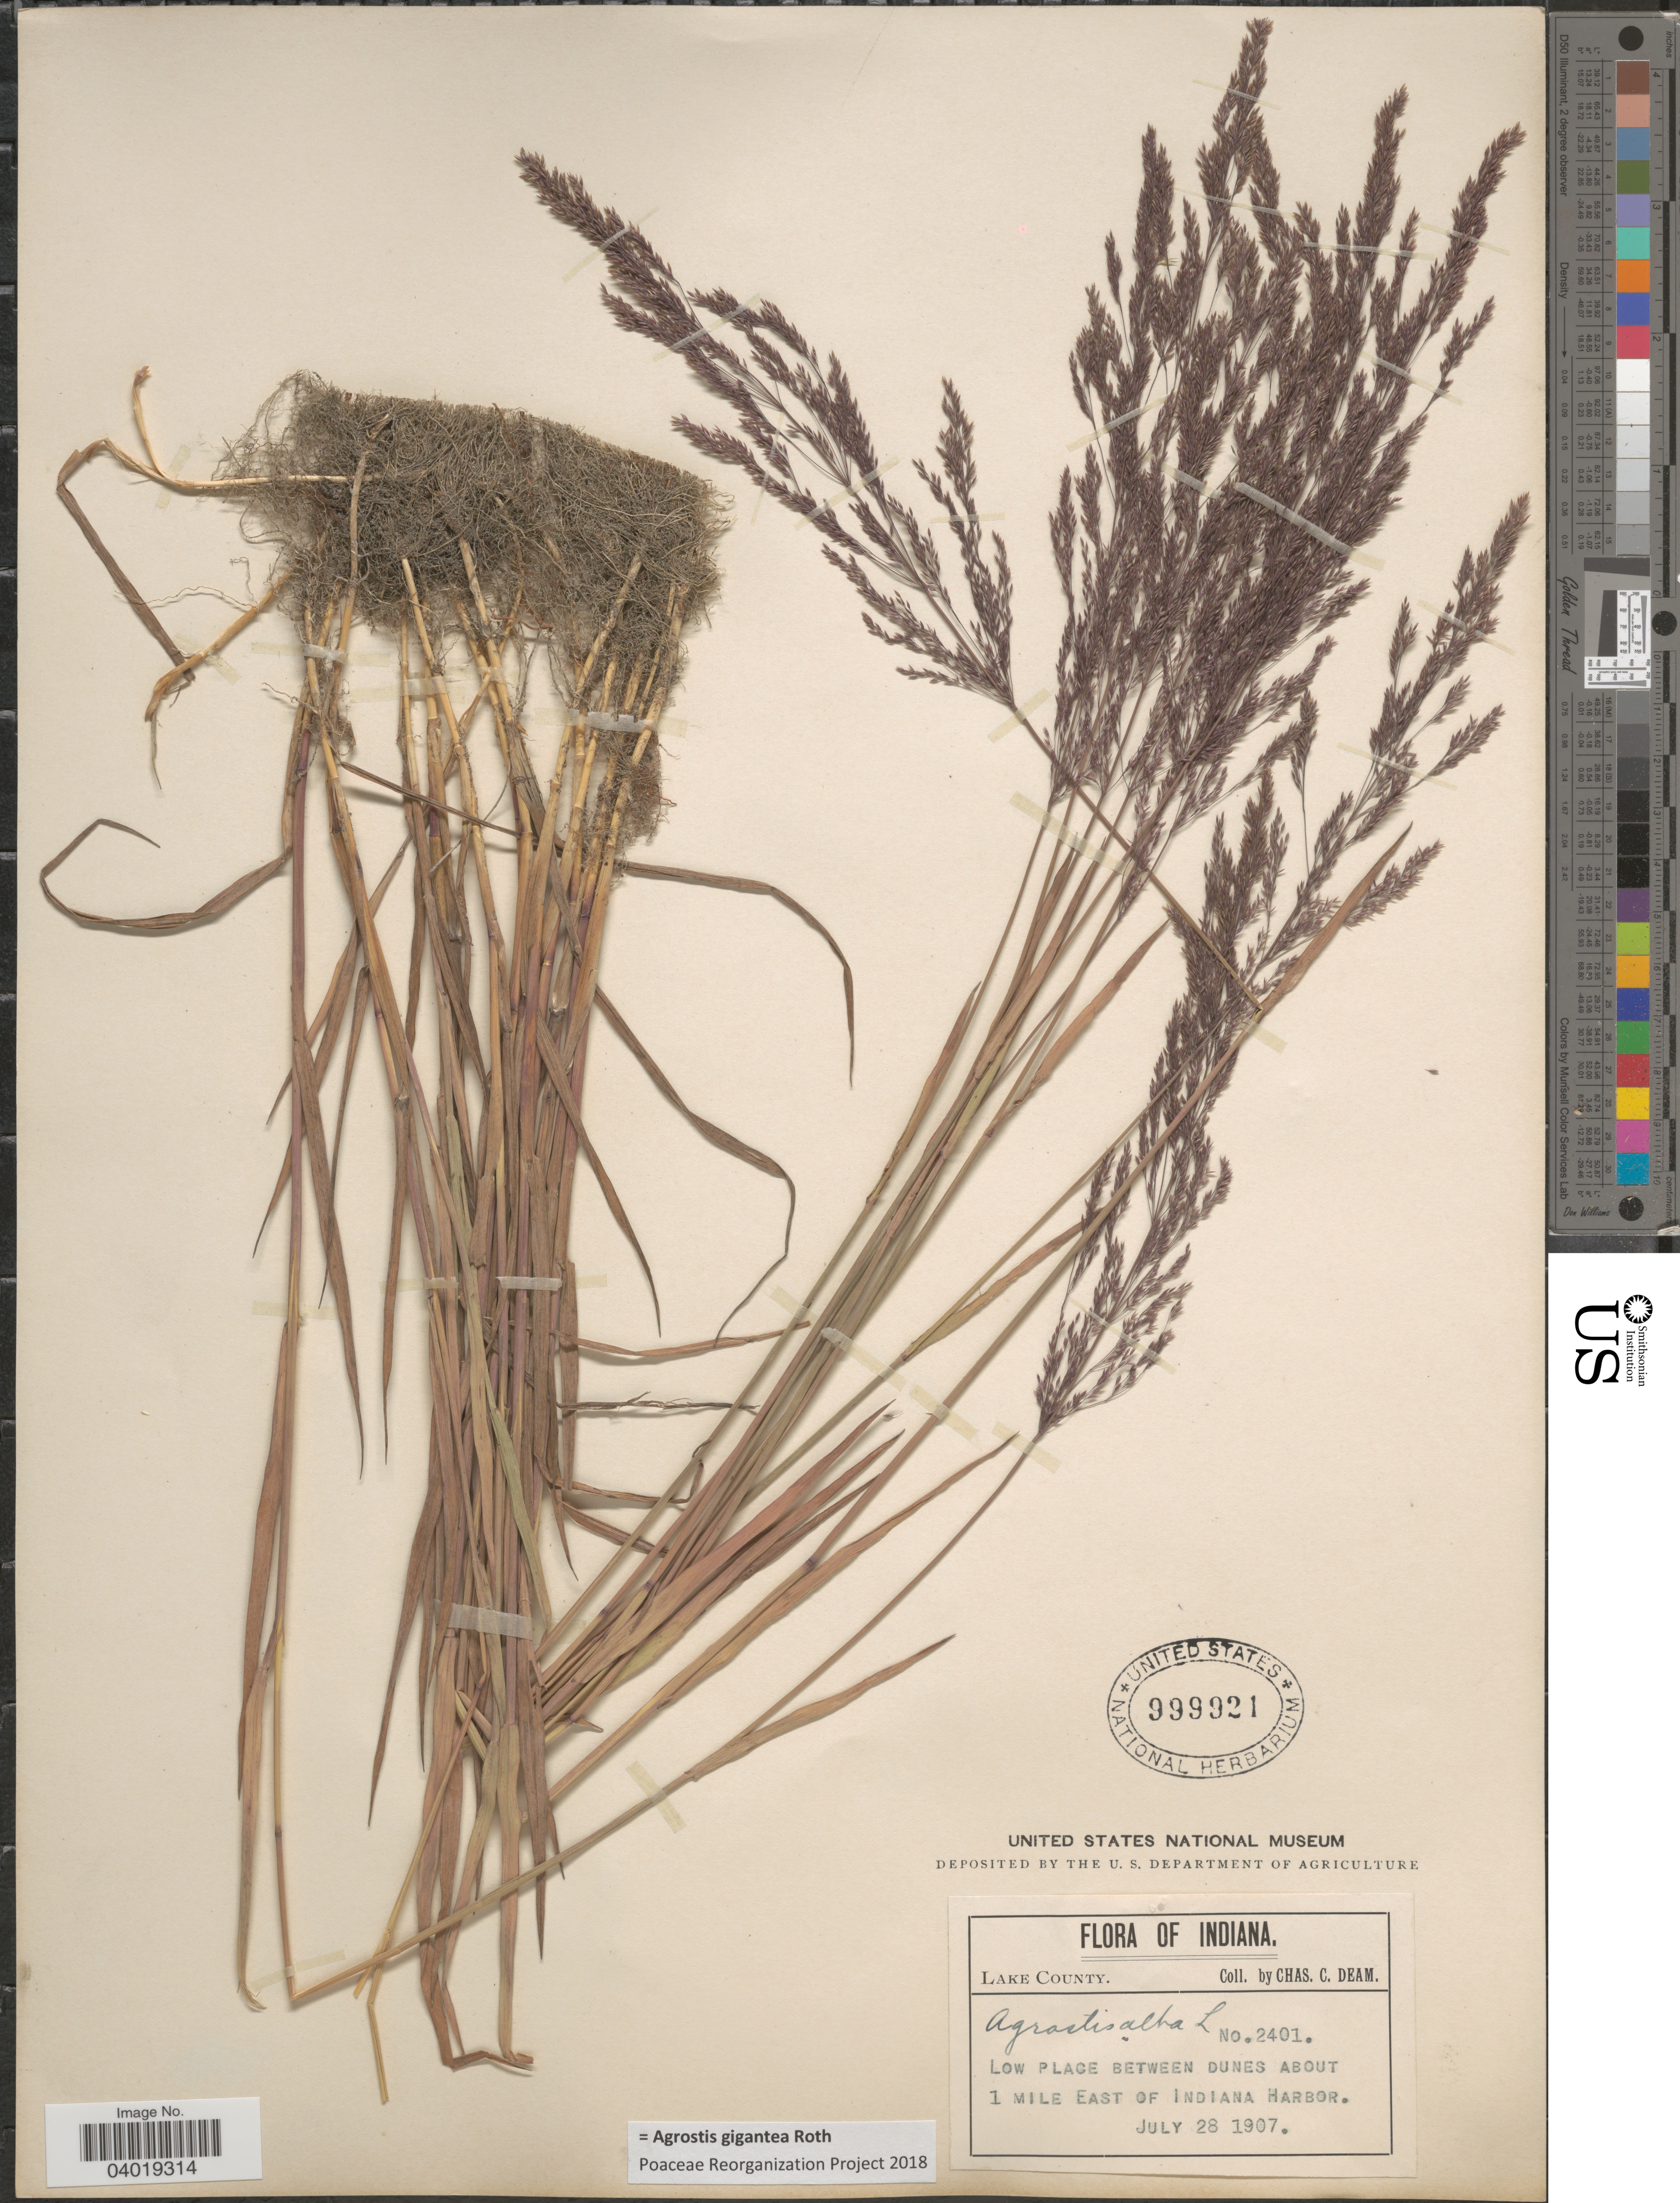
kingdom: Plantae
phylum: Tracheophyta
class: Liliopsida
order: Poales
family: Poaceae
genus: Agrostis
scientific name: Agrostis gigantea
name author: Roth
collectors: C. C. Deam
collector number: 2401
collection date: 1907-07-28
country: United States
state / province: Indiana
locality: Lake County. Low place between dunes about 1 mile East of Indiana Harbor.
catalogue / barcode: US 999921